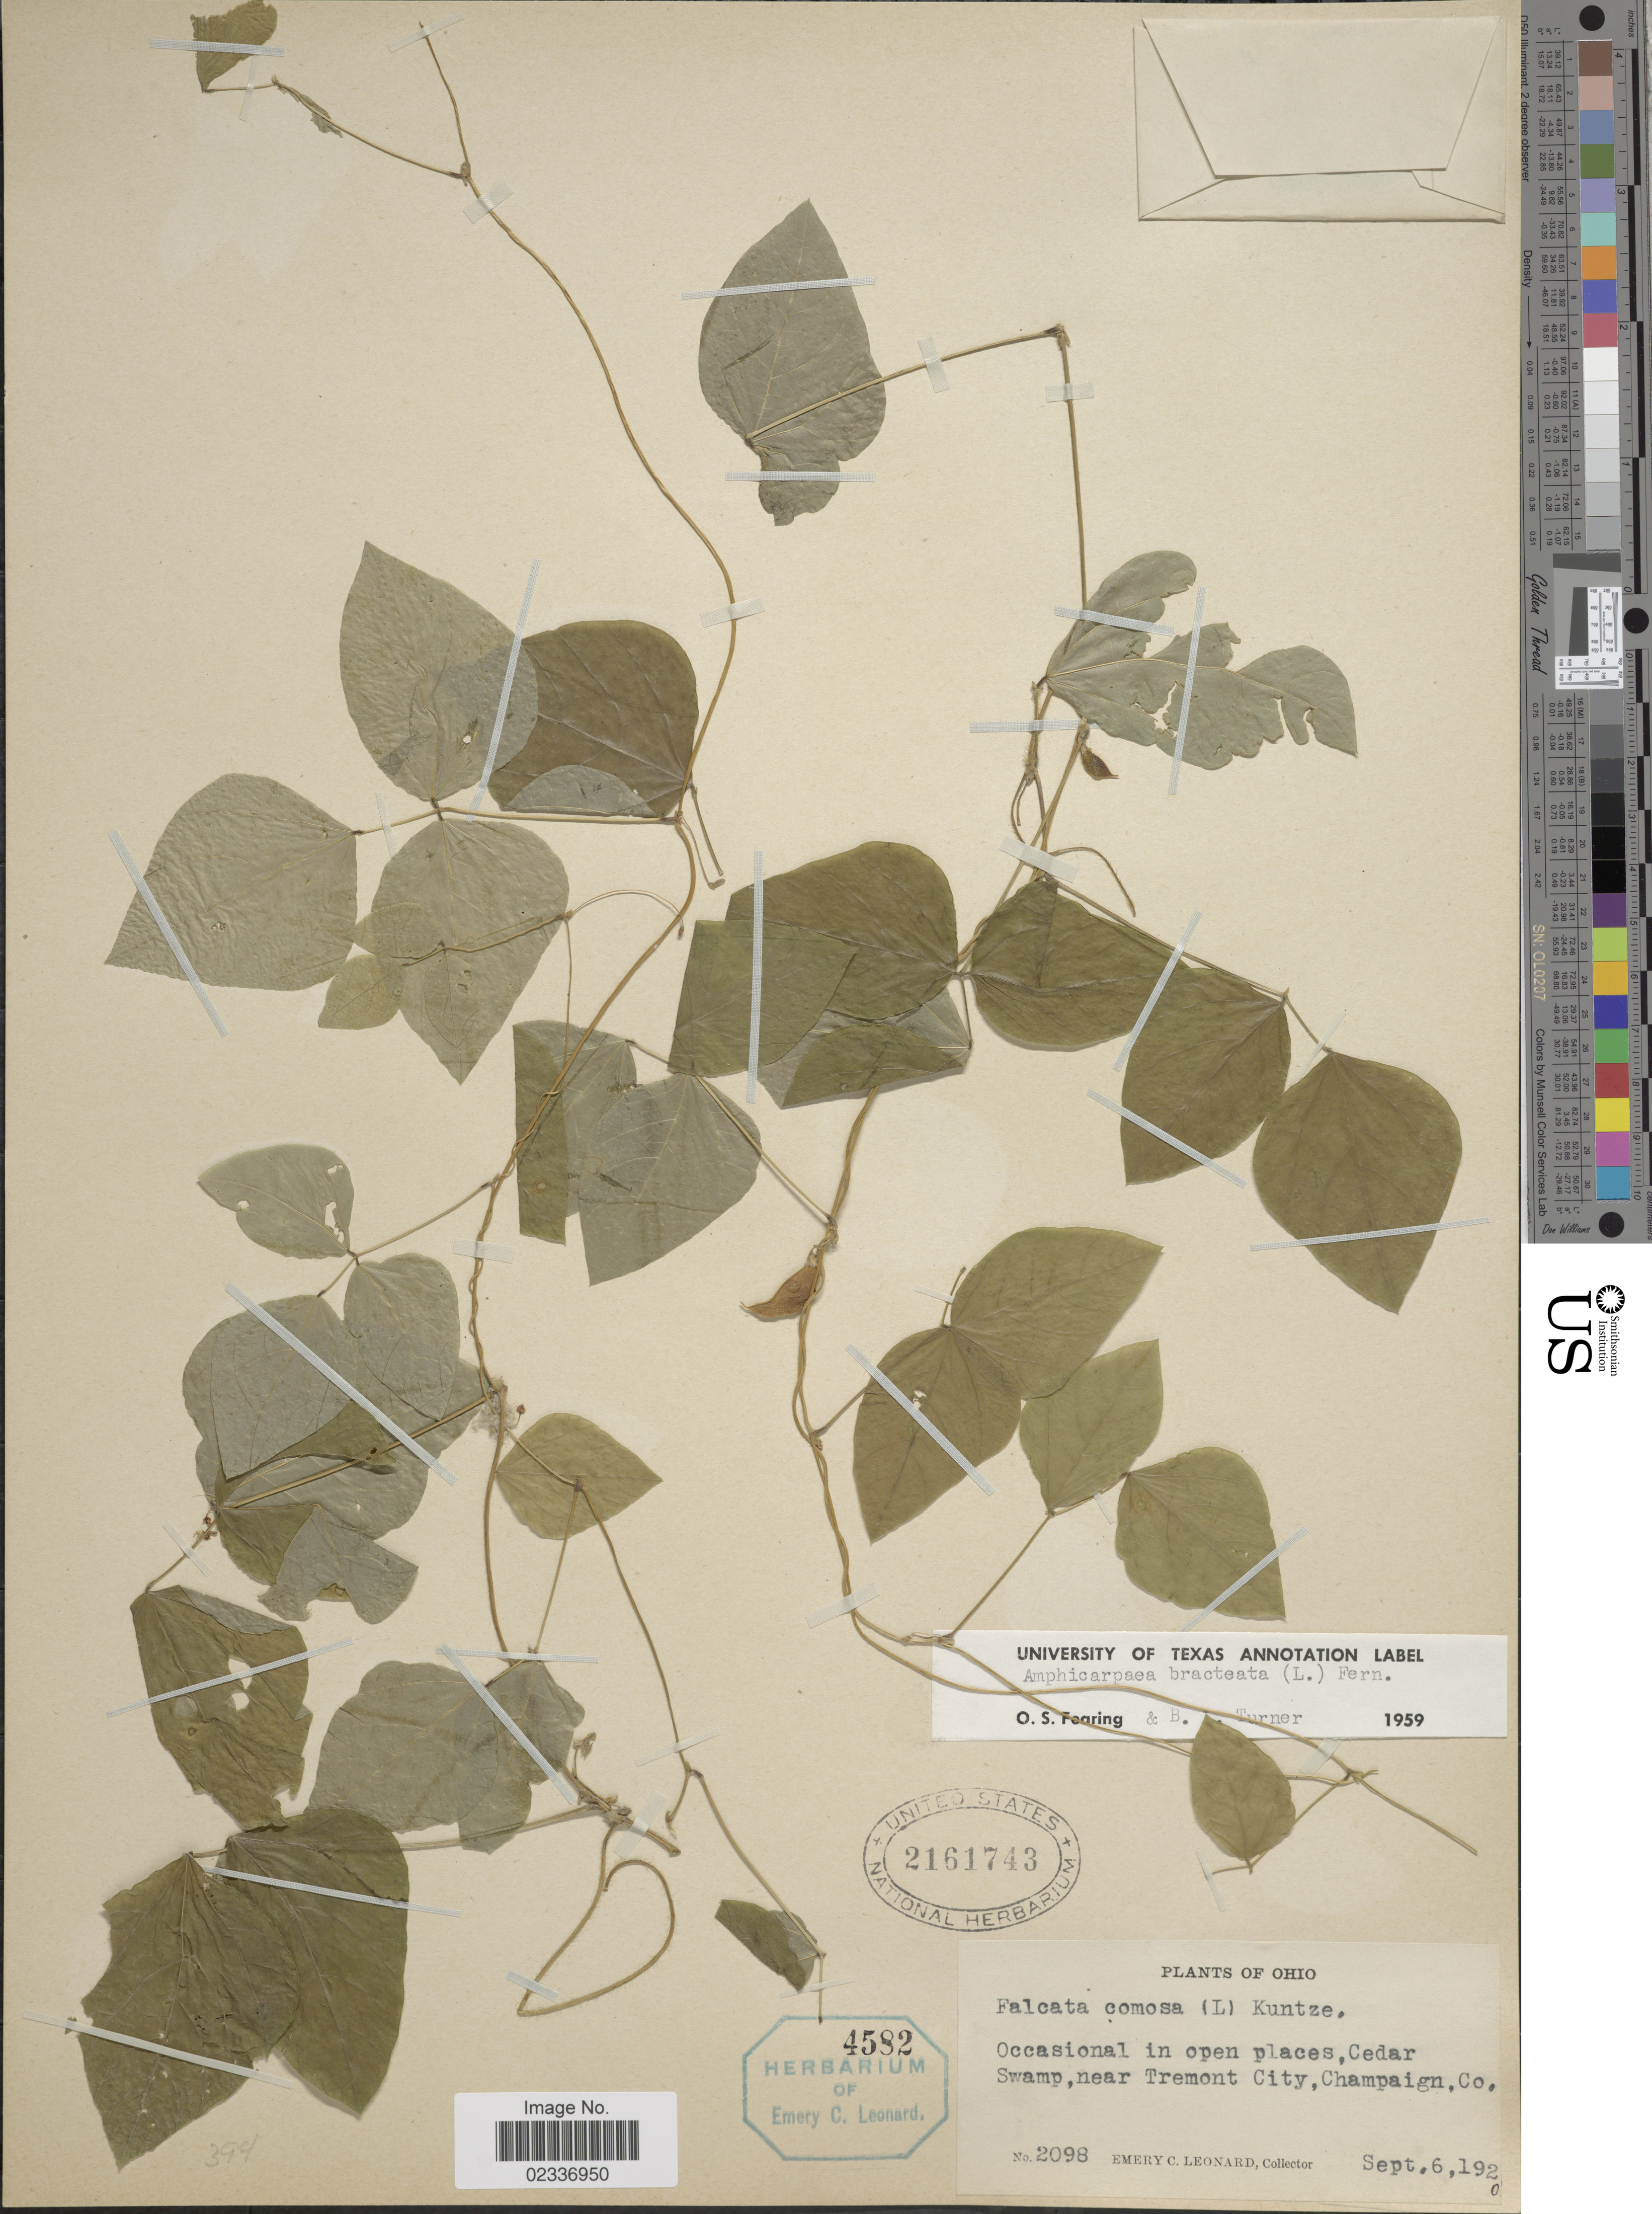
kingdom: Plantae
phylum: Tracheophyta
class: Magnoliopsida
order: Fabales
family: Fabaceae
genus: Amphicarpaea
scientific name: Amphicarpaea bracteata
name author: (L.) Fernald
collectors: E. C. Leonard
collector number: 2098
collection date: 1920-09-06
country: United States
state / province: Ohio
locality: Cedar Swamp, near Tremont City, Champaign Co.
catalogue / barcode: US 2161743